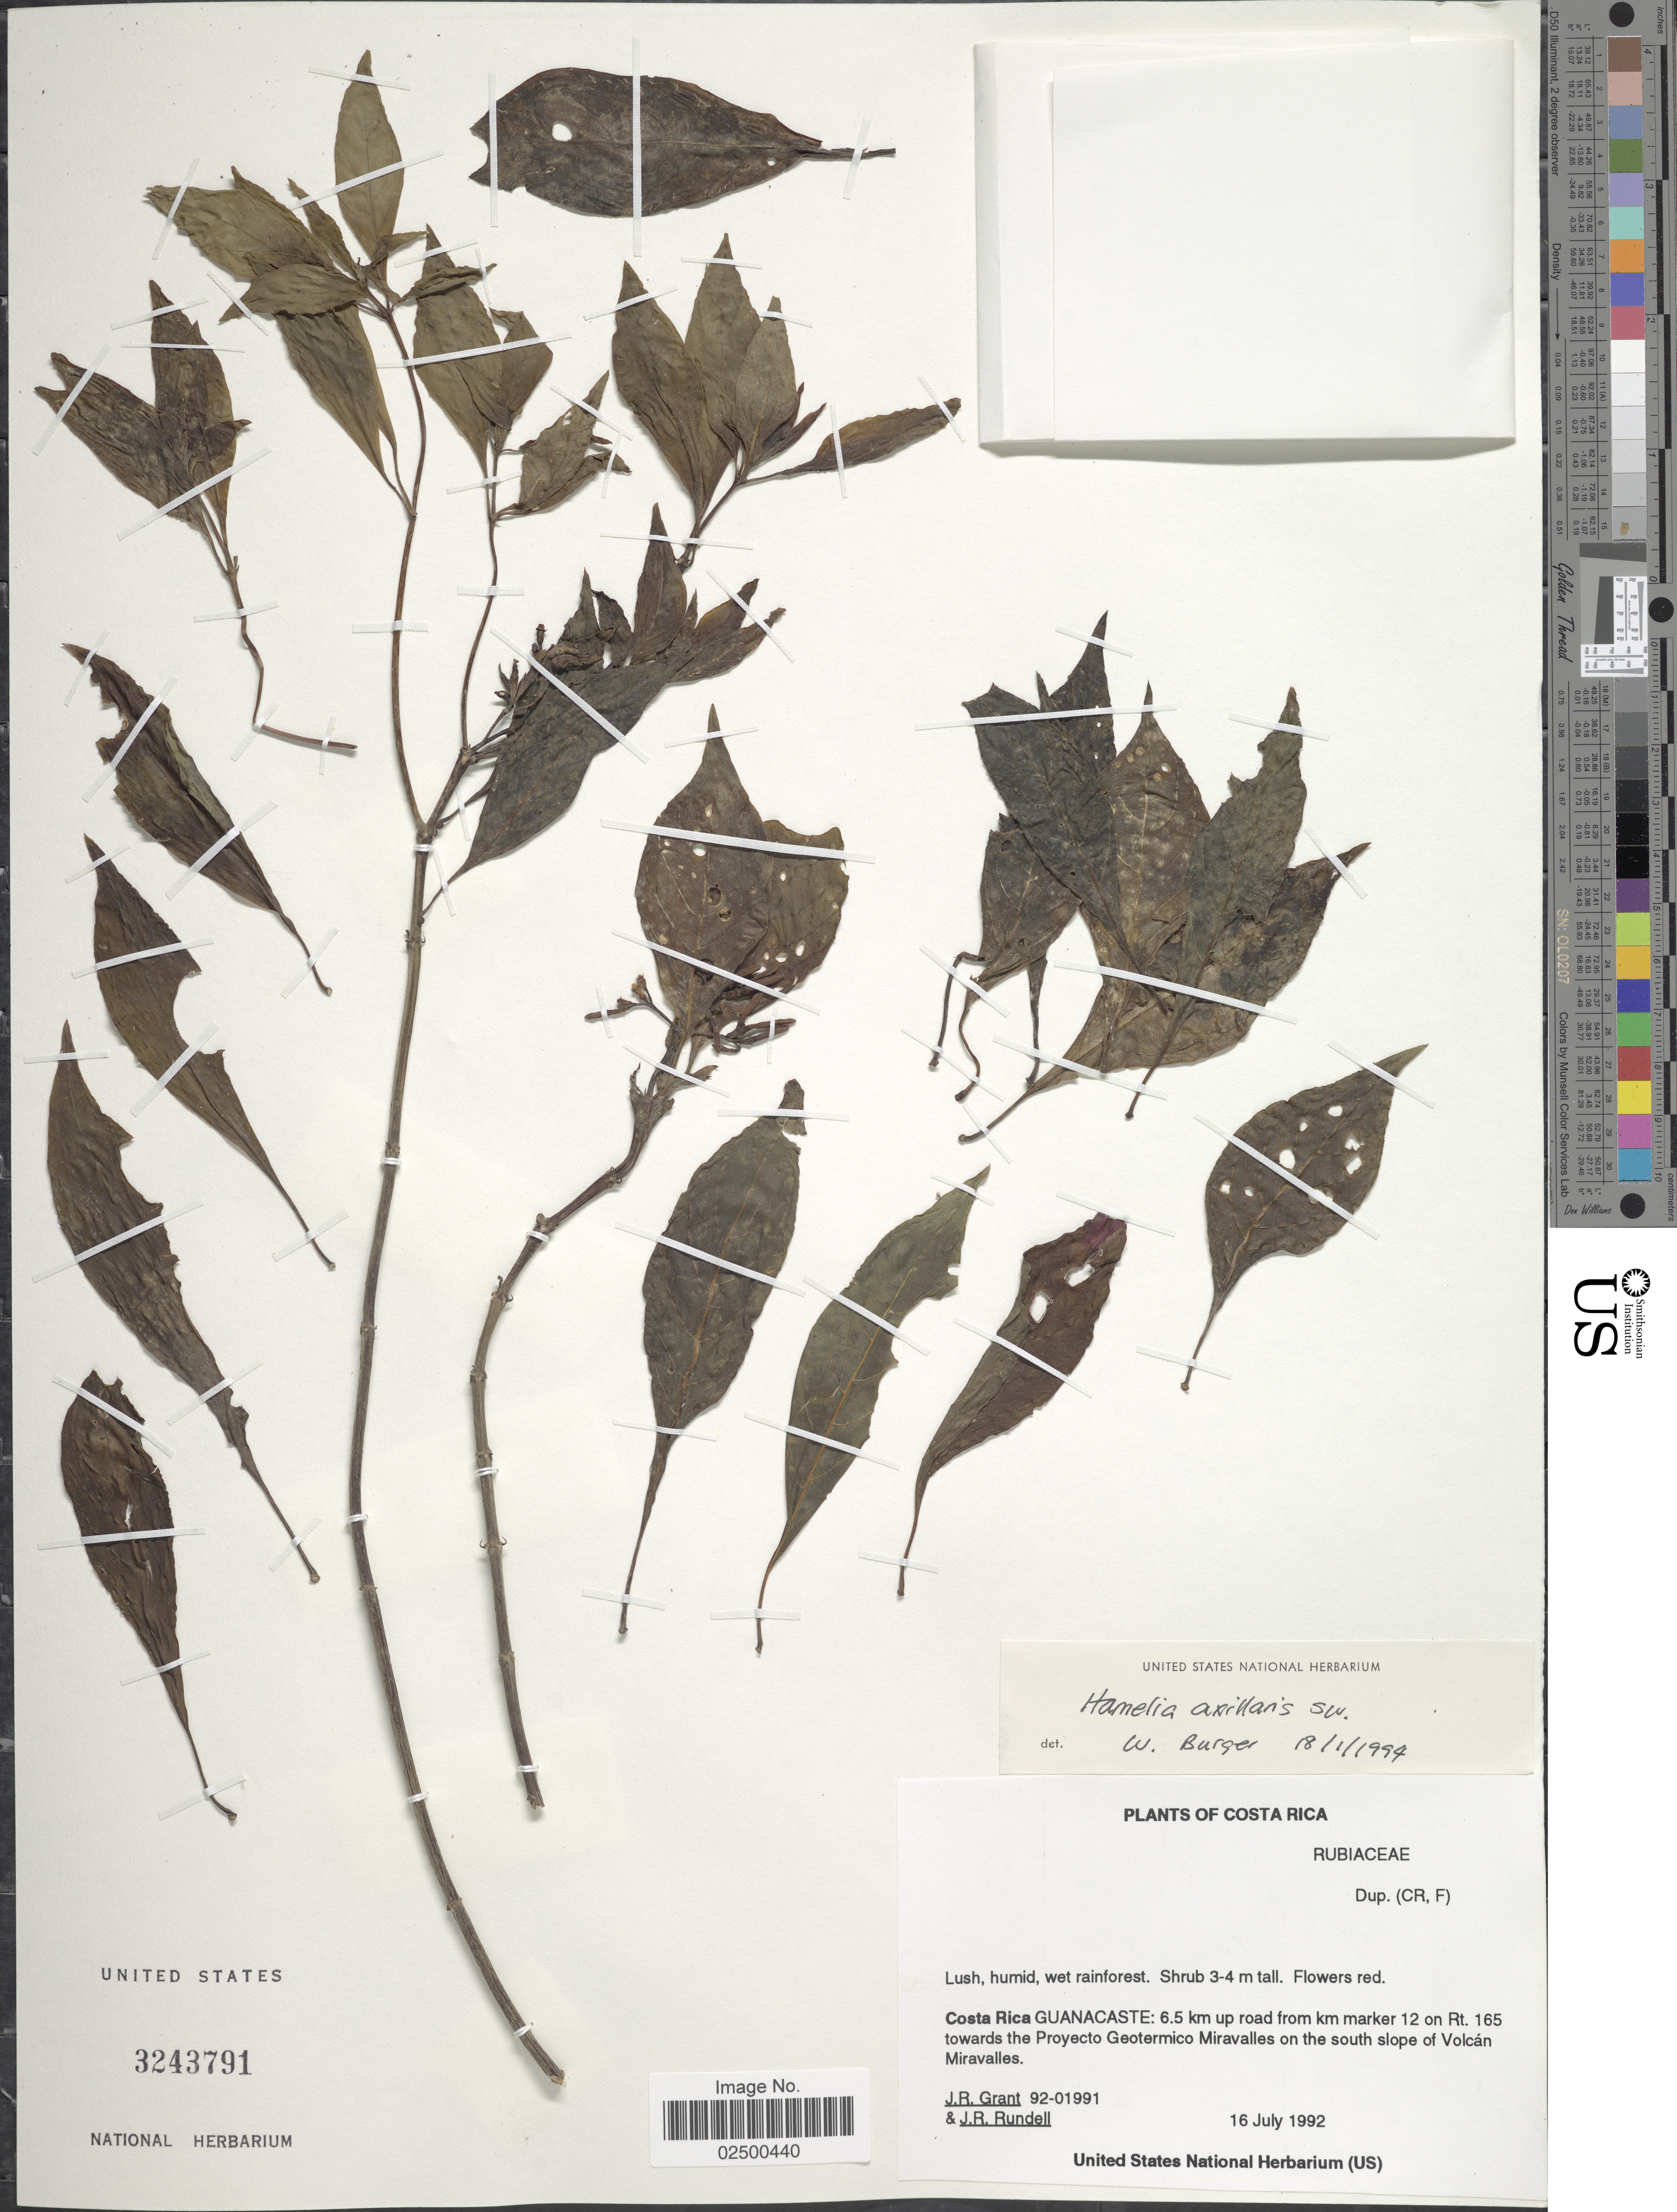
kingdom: Plantae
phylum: Tracheophyta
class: Magnoliopsida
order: Gentianales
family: Rubiaceae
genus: Hamelia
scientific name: Hamelia axillaris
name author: Sw.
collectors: J. Grant & J. R. Rundell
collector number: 92-01991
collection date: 1992-07-16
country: Costa Rica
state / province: Guanacaste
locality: Guanacaste 6.5 km up road from km marker 12 on Rt. 165 towards the Proyecto Geotermico Miravalles on the south slope of Volcan Miravalles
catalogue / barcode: US 3243791